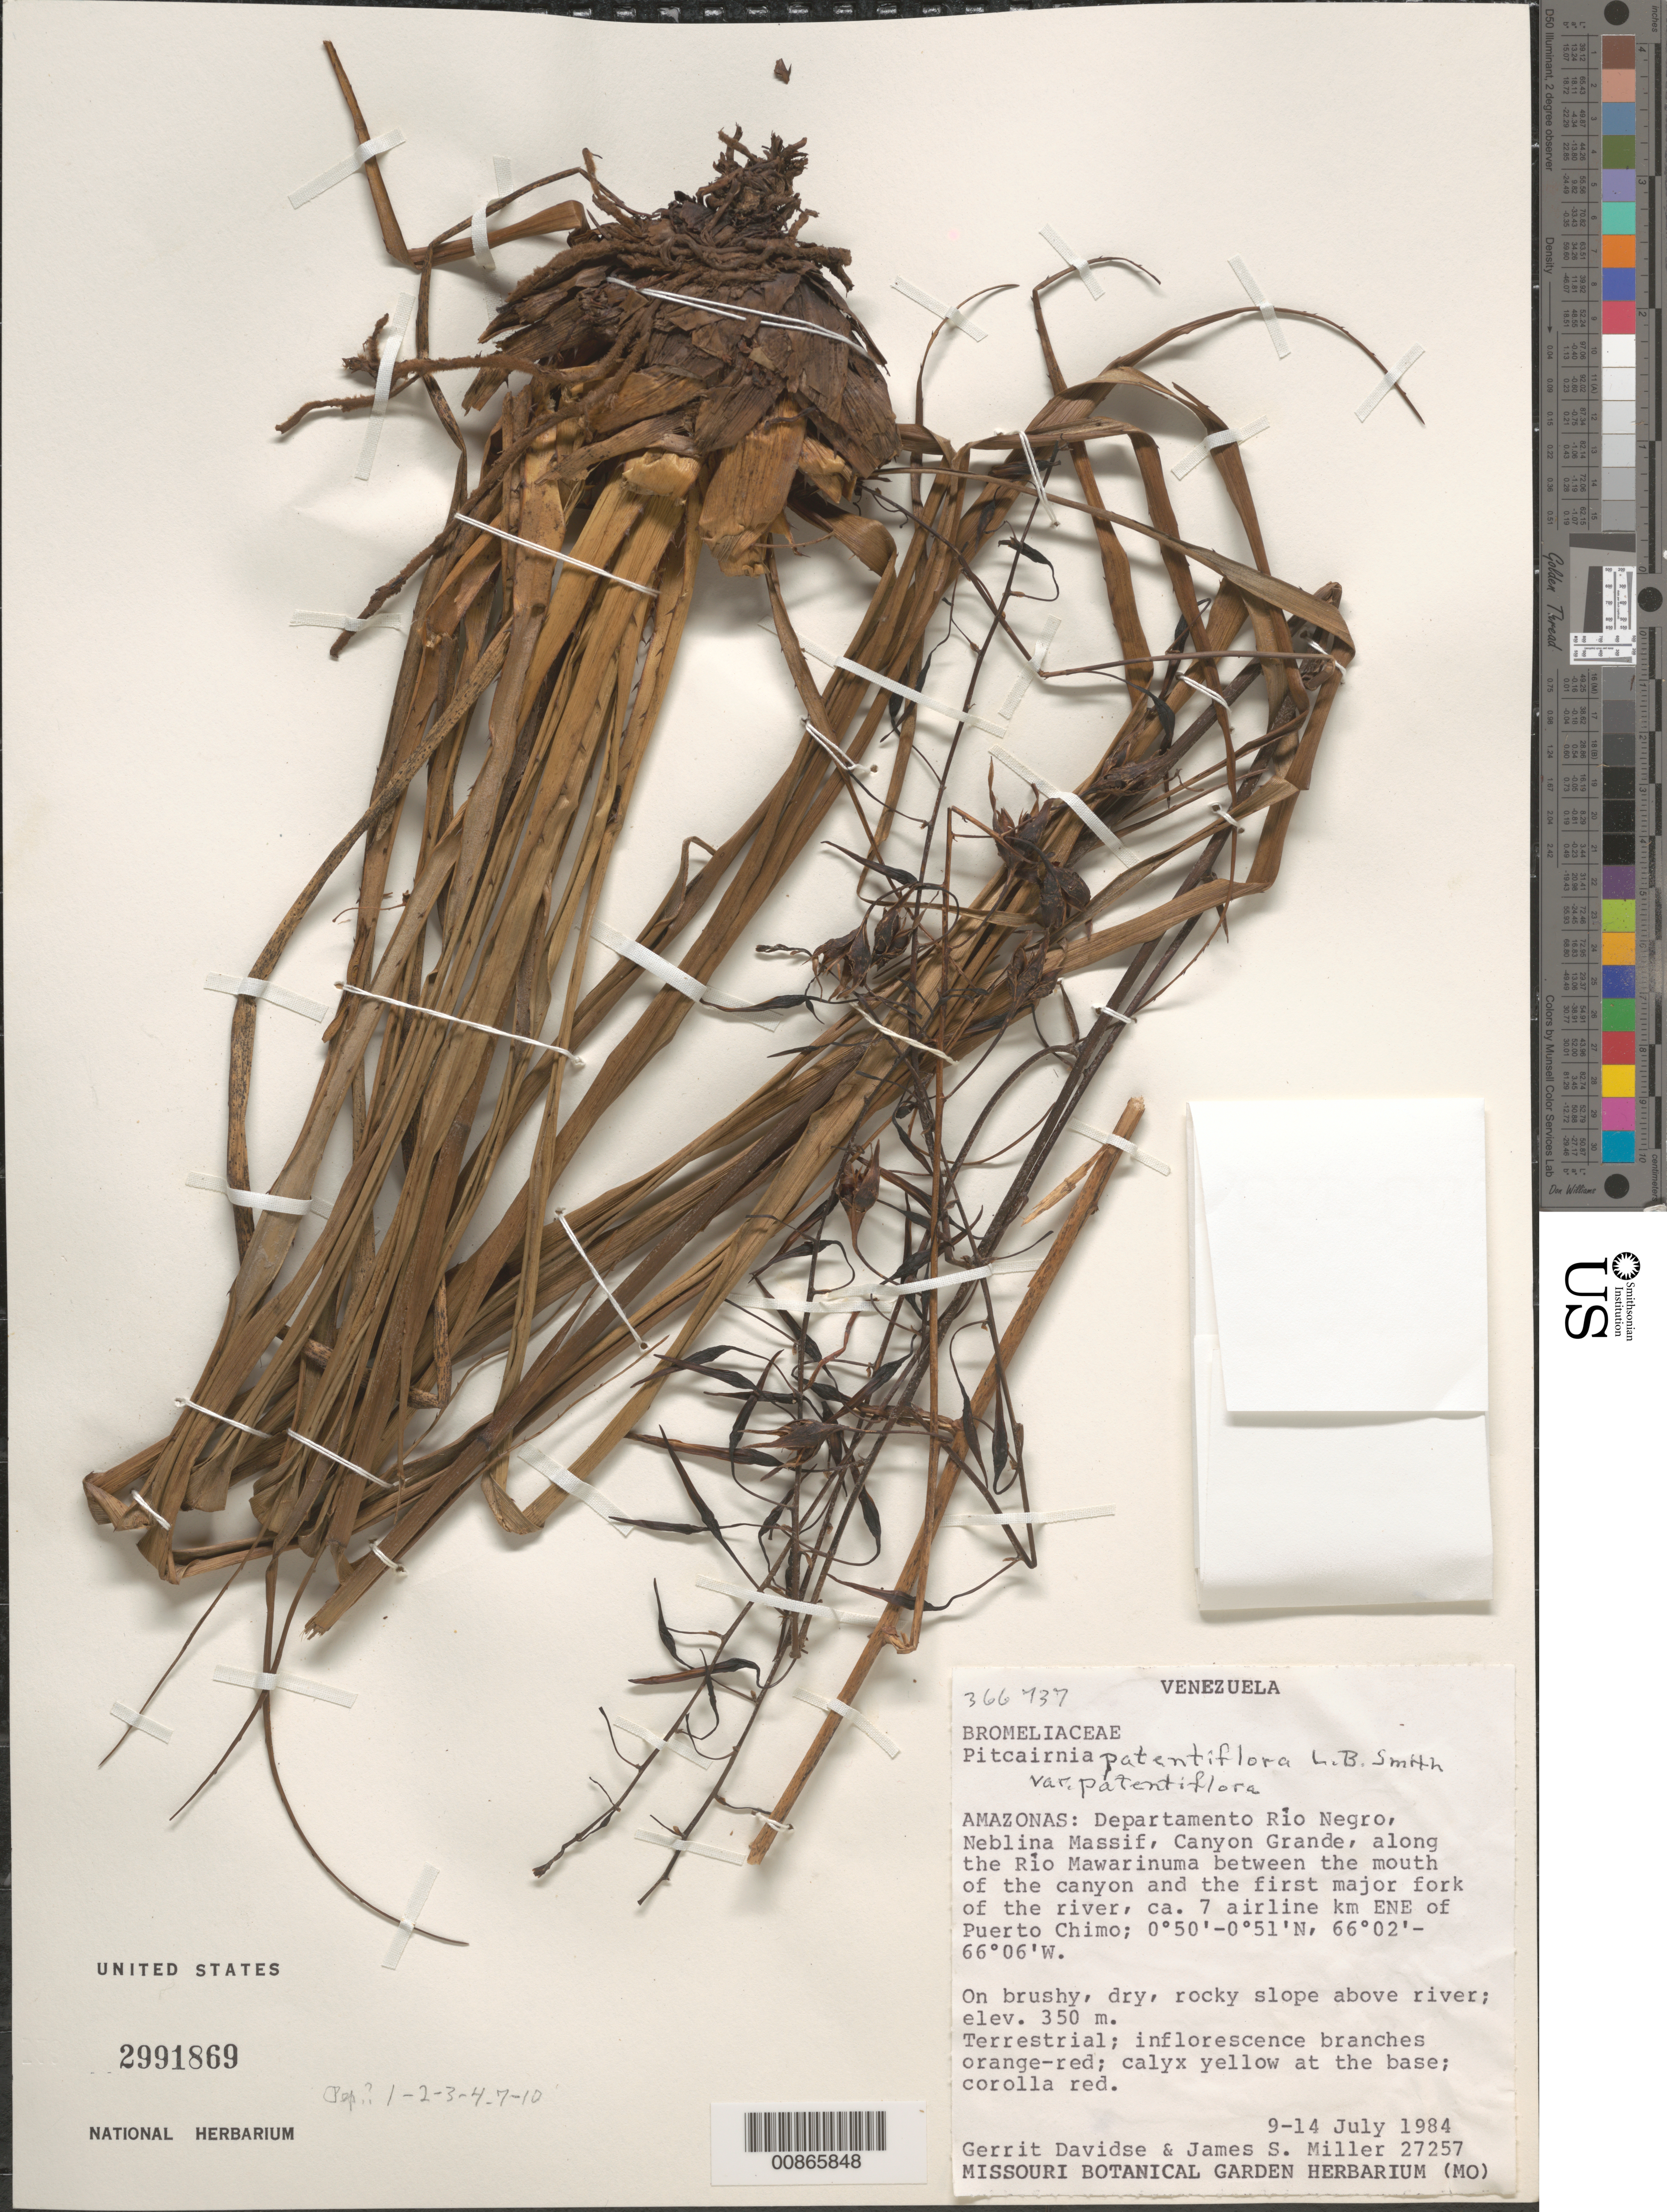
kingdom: Plantae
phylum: Tracheophyta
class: Liliopsida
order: Poales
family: Bromeliaceae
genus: Pitcairnia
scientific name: Pitcairnia patentiflora var. patentiflora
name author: L.B. Sm.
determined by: Smith, Lyman B., (US), NMNH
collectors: G. Davidse & J. S. Miller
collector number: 27257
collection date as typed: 9-Jul-84 to 14-Jul-84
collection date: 1984-07-09/1984-07-14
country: Venezuela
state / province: Amazonas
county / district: Río Negro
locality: Neblina Massif, Canyon Grande, along Río Mawarinuma, 7 airline km E-NE of Puerto Chimo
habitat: On brushy, dry, rocky slope above river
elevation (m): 350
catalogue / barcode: US 2991869